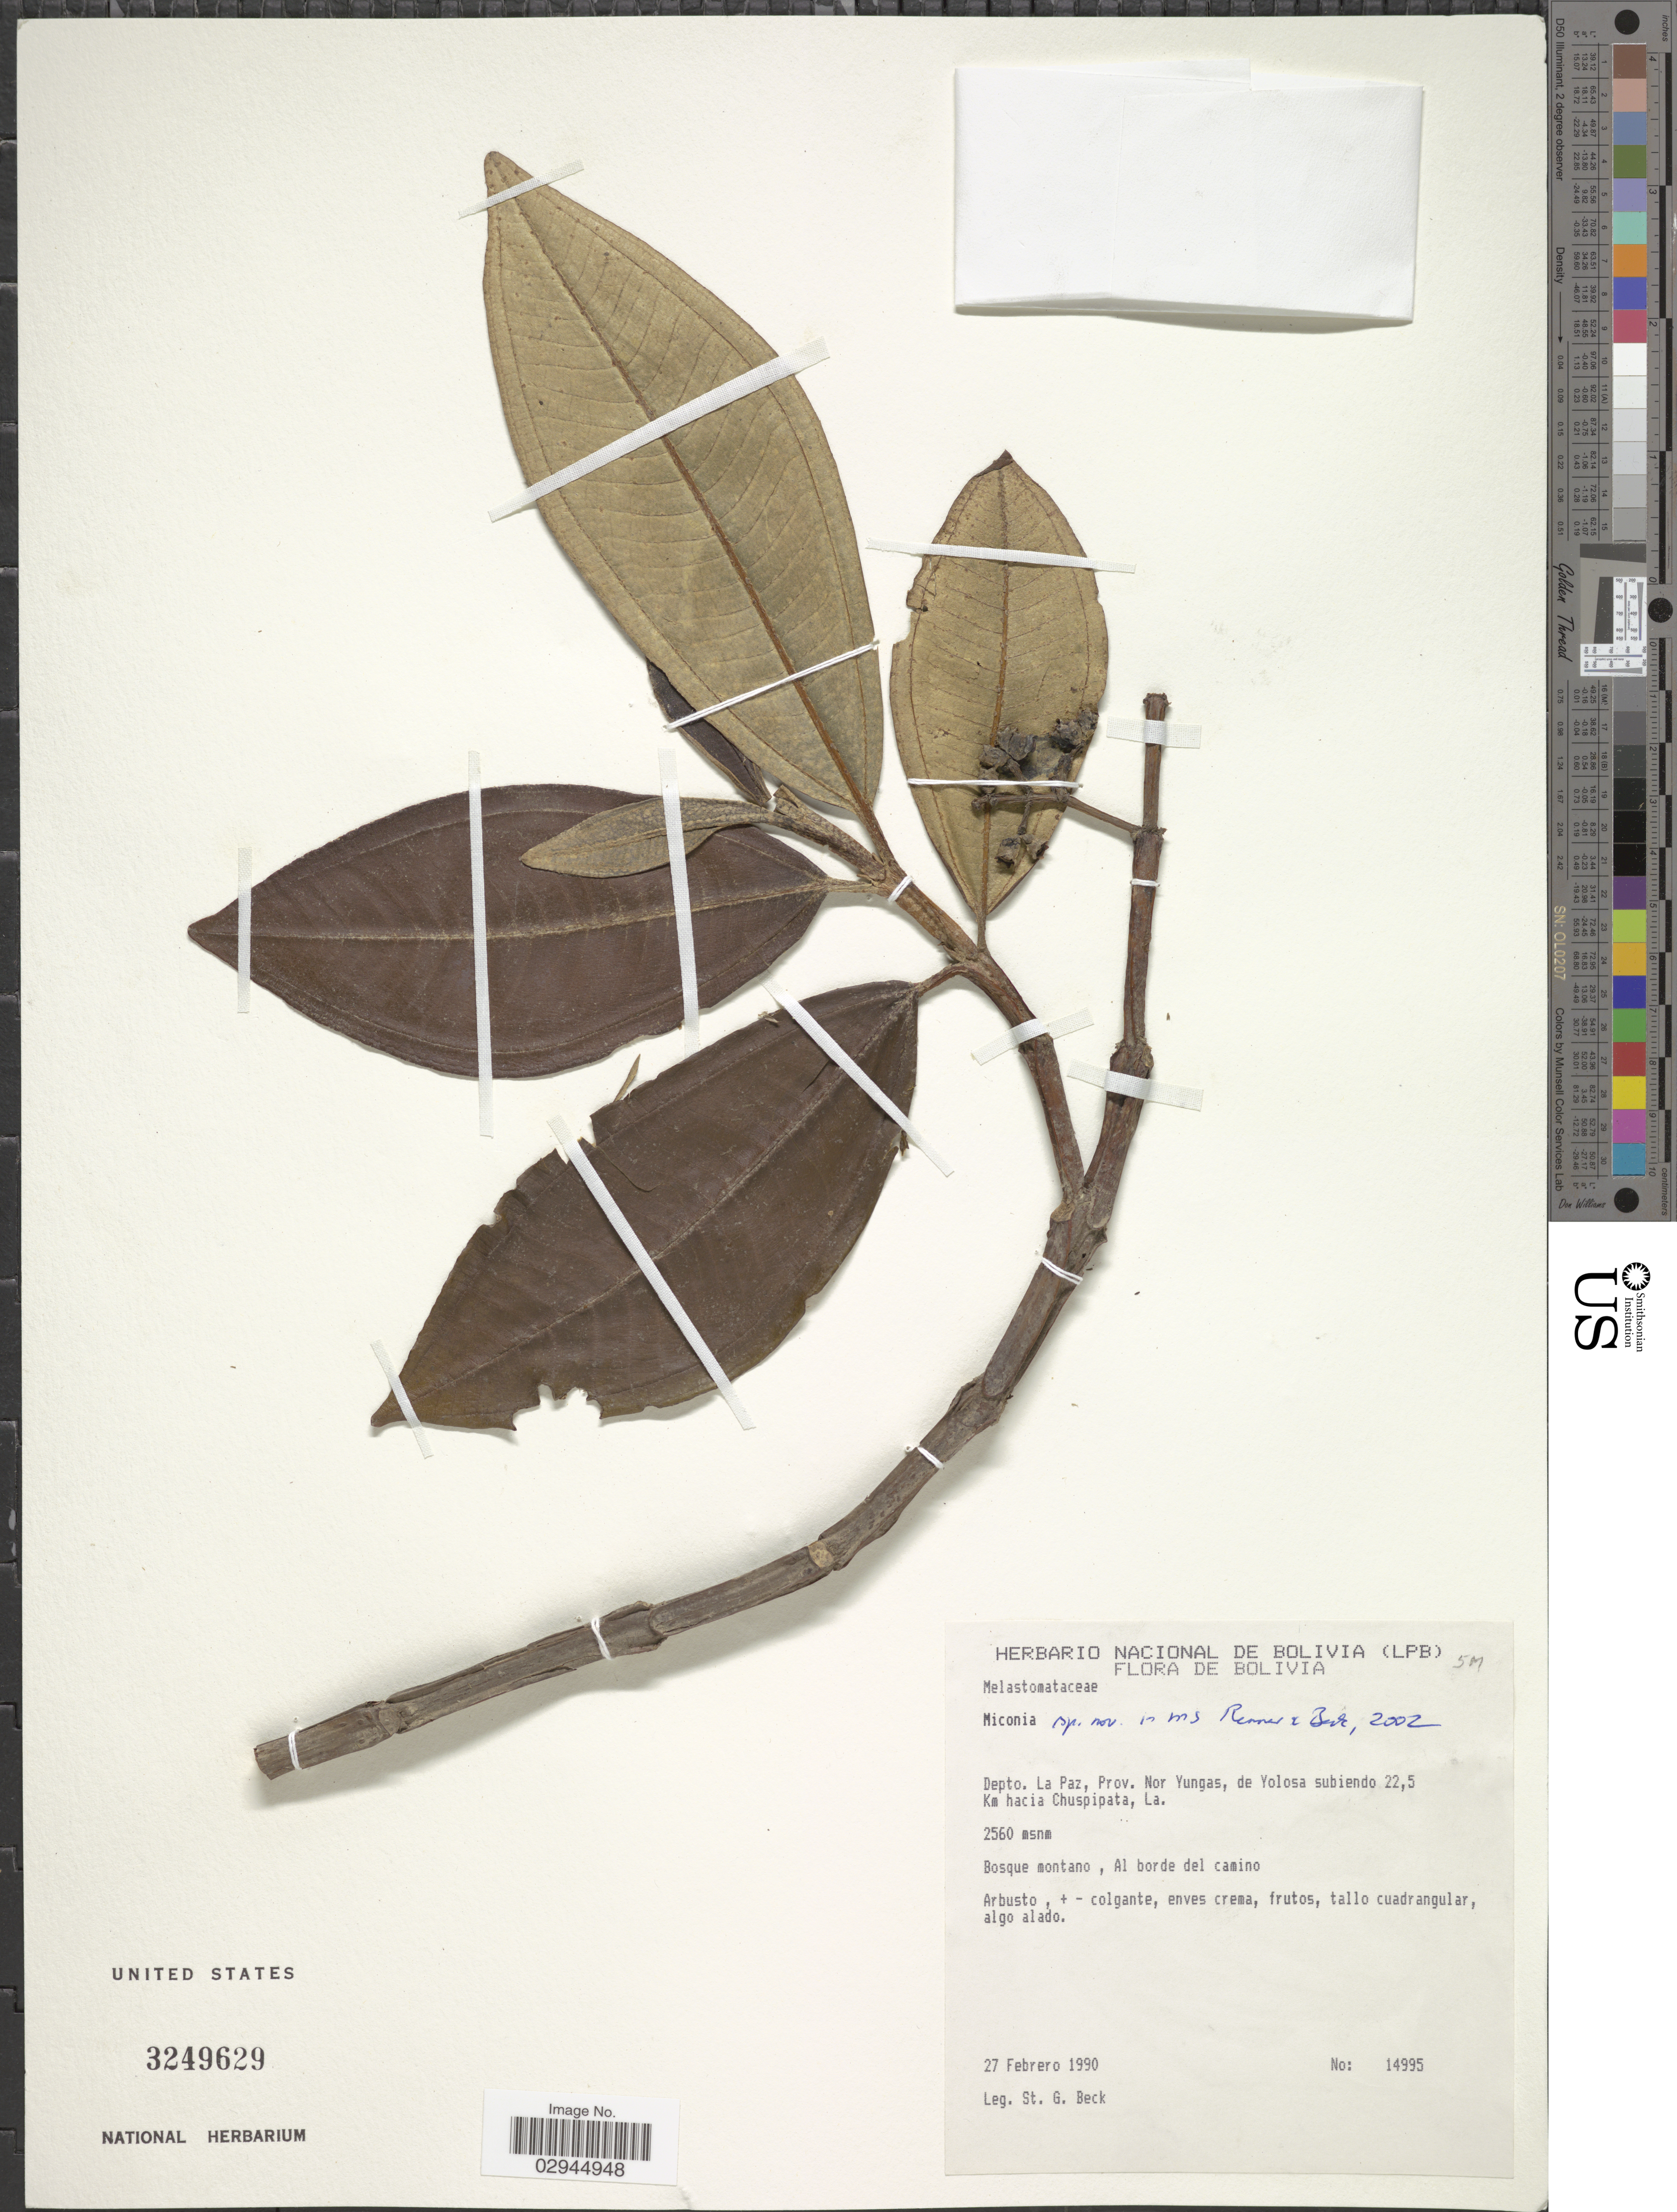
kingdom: Plantae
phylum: Tracheophyta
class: Magnoliopsida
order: Myrtales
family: Melastomataceae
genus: Miconia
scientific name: Miconia sp.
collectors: S. G. Beck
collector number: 14995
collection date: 1990-02-27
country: Bolivia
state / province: La Paz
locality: Depto. La Paz, Prov. Nor Yungas, de Yolosa subiendo 22,5 Km hacia Chuspipata, La.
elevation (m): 2560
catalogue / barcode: US 3249629